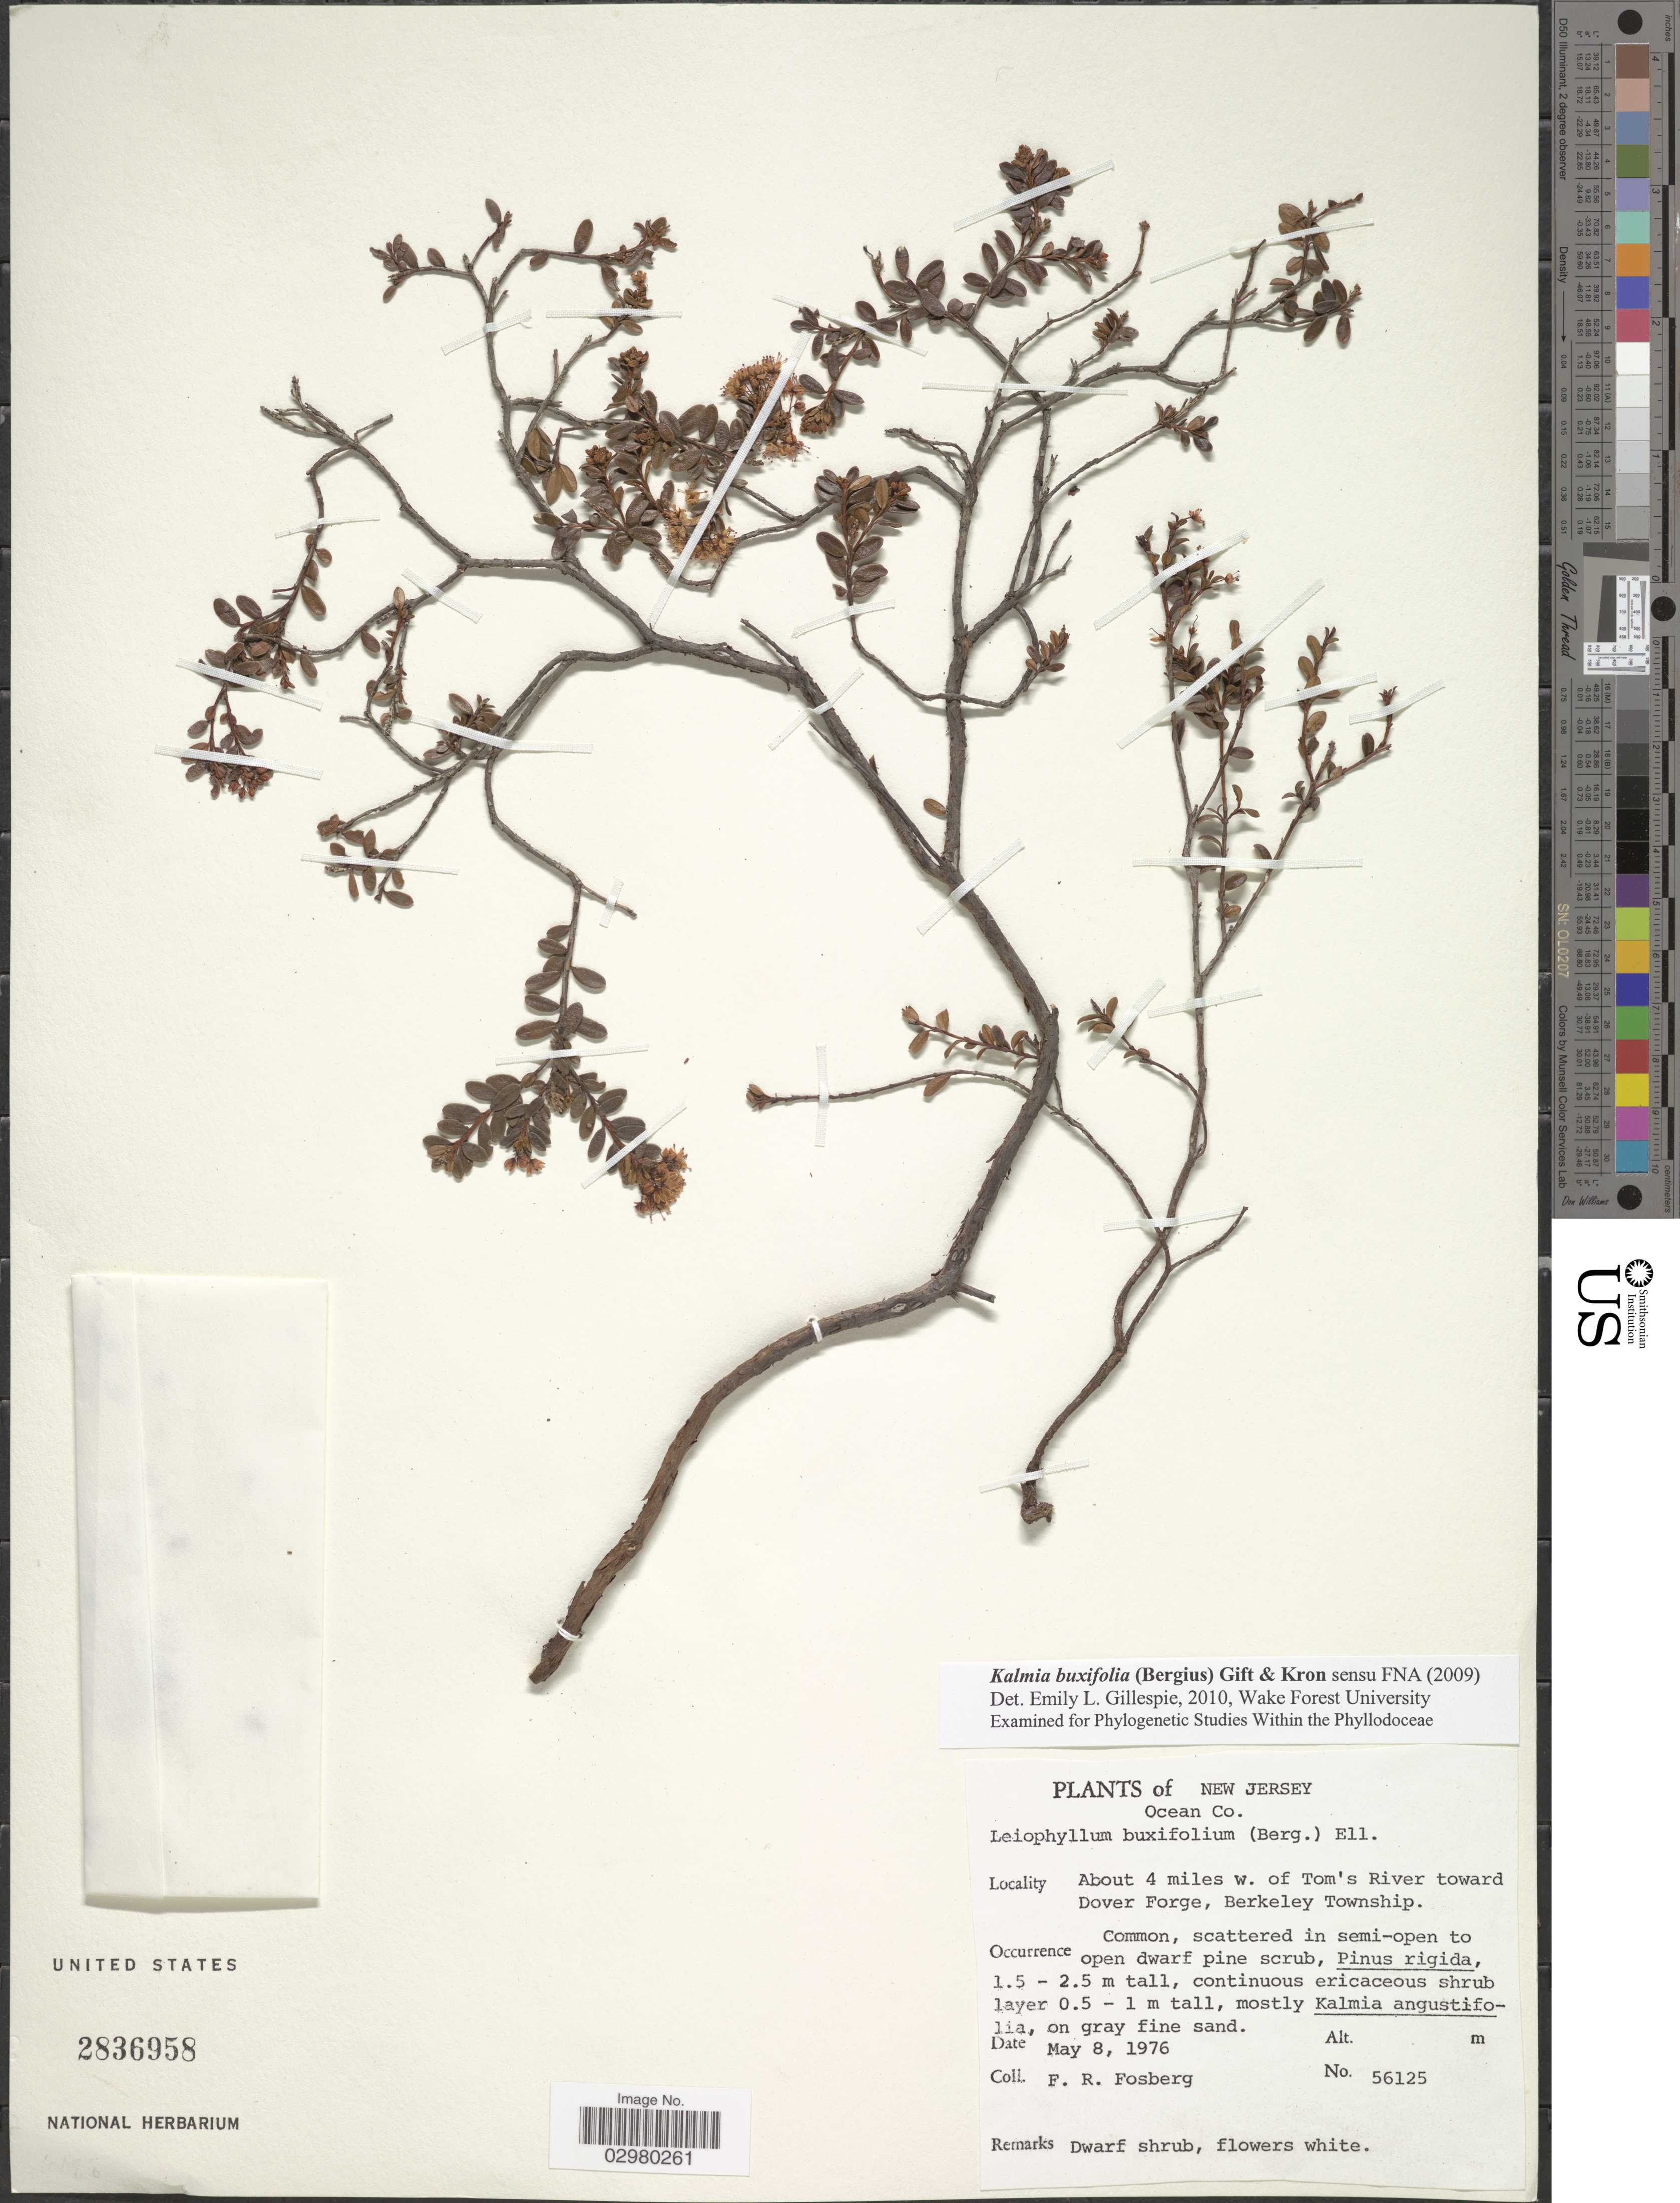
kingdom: Plantae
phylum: Tracheophyta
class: Magnoliopsida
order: Ericales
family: Ericaceae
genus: Leiophyllum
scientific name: Leiophyllum buxifolium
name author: (Bergius) Elliott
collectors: F. R. Fosberg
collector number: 56125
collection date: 1976-05-08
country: United States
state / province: New Jersey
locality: Ocean Co. About 4 miles w. of Tom's River toward Dover Forge, Berkeley Township.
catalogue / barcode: US 2836958